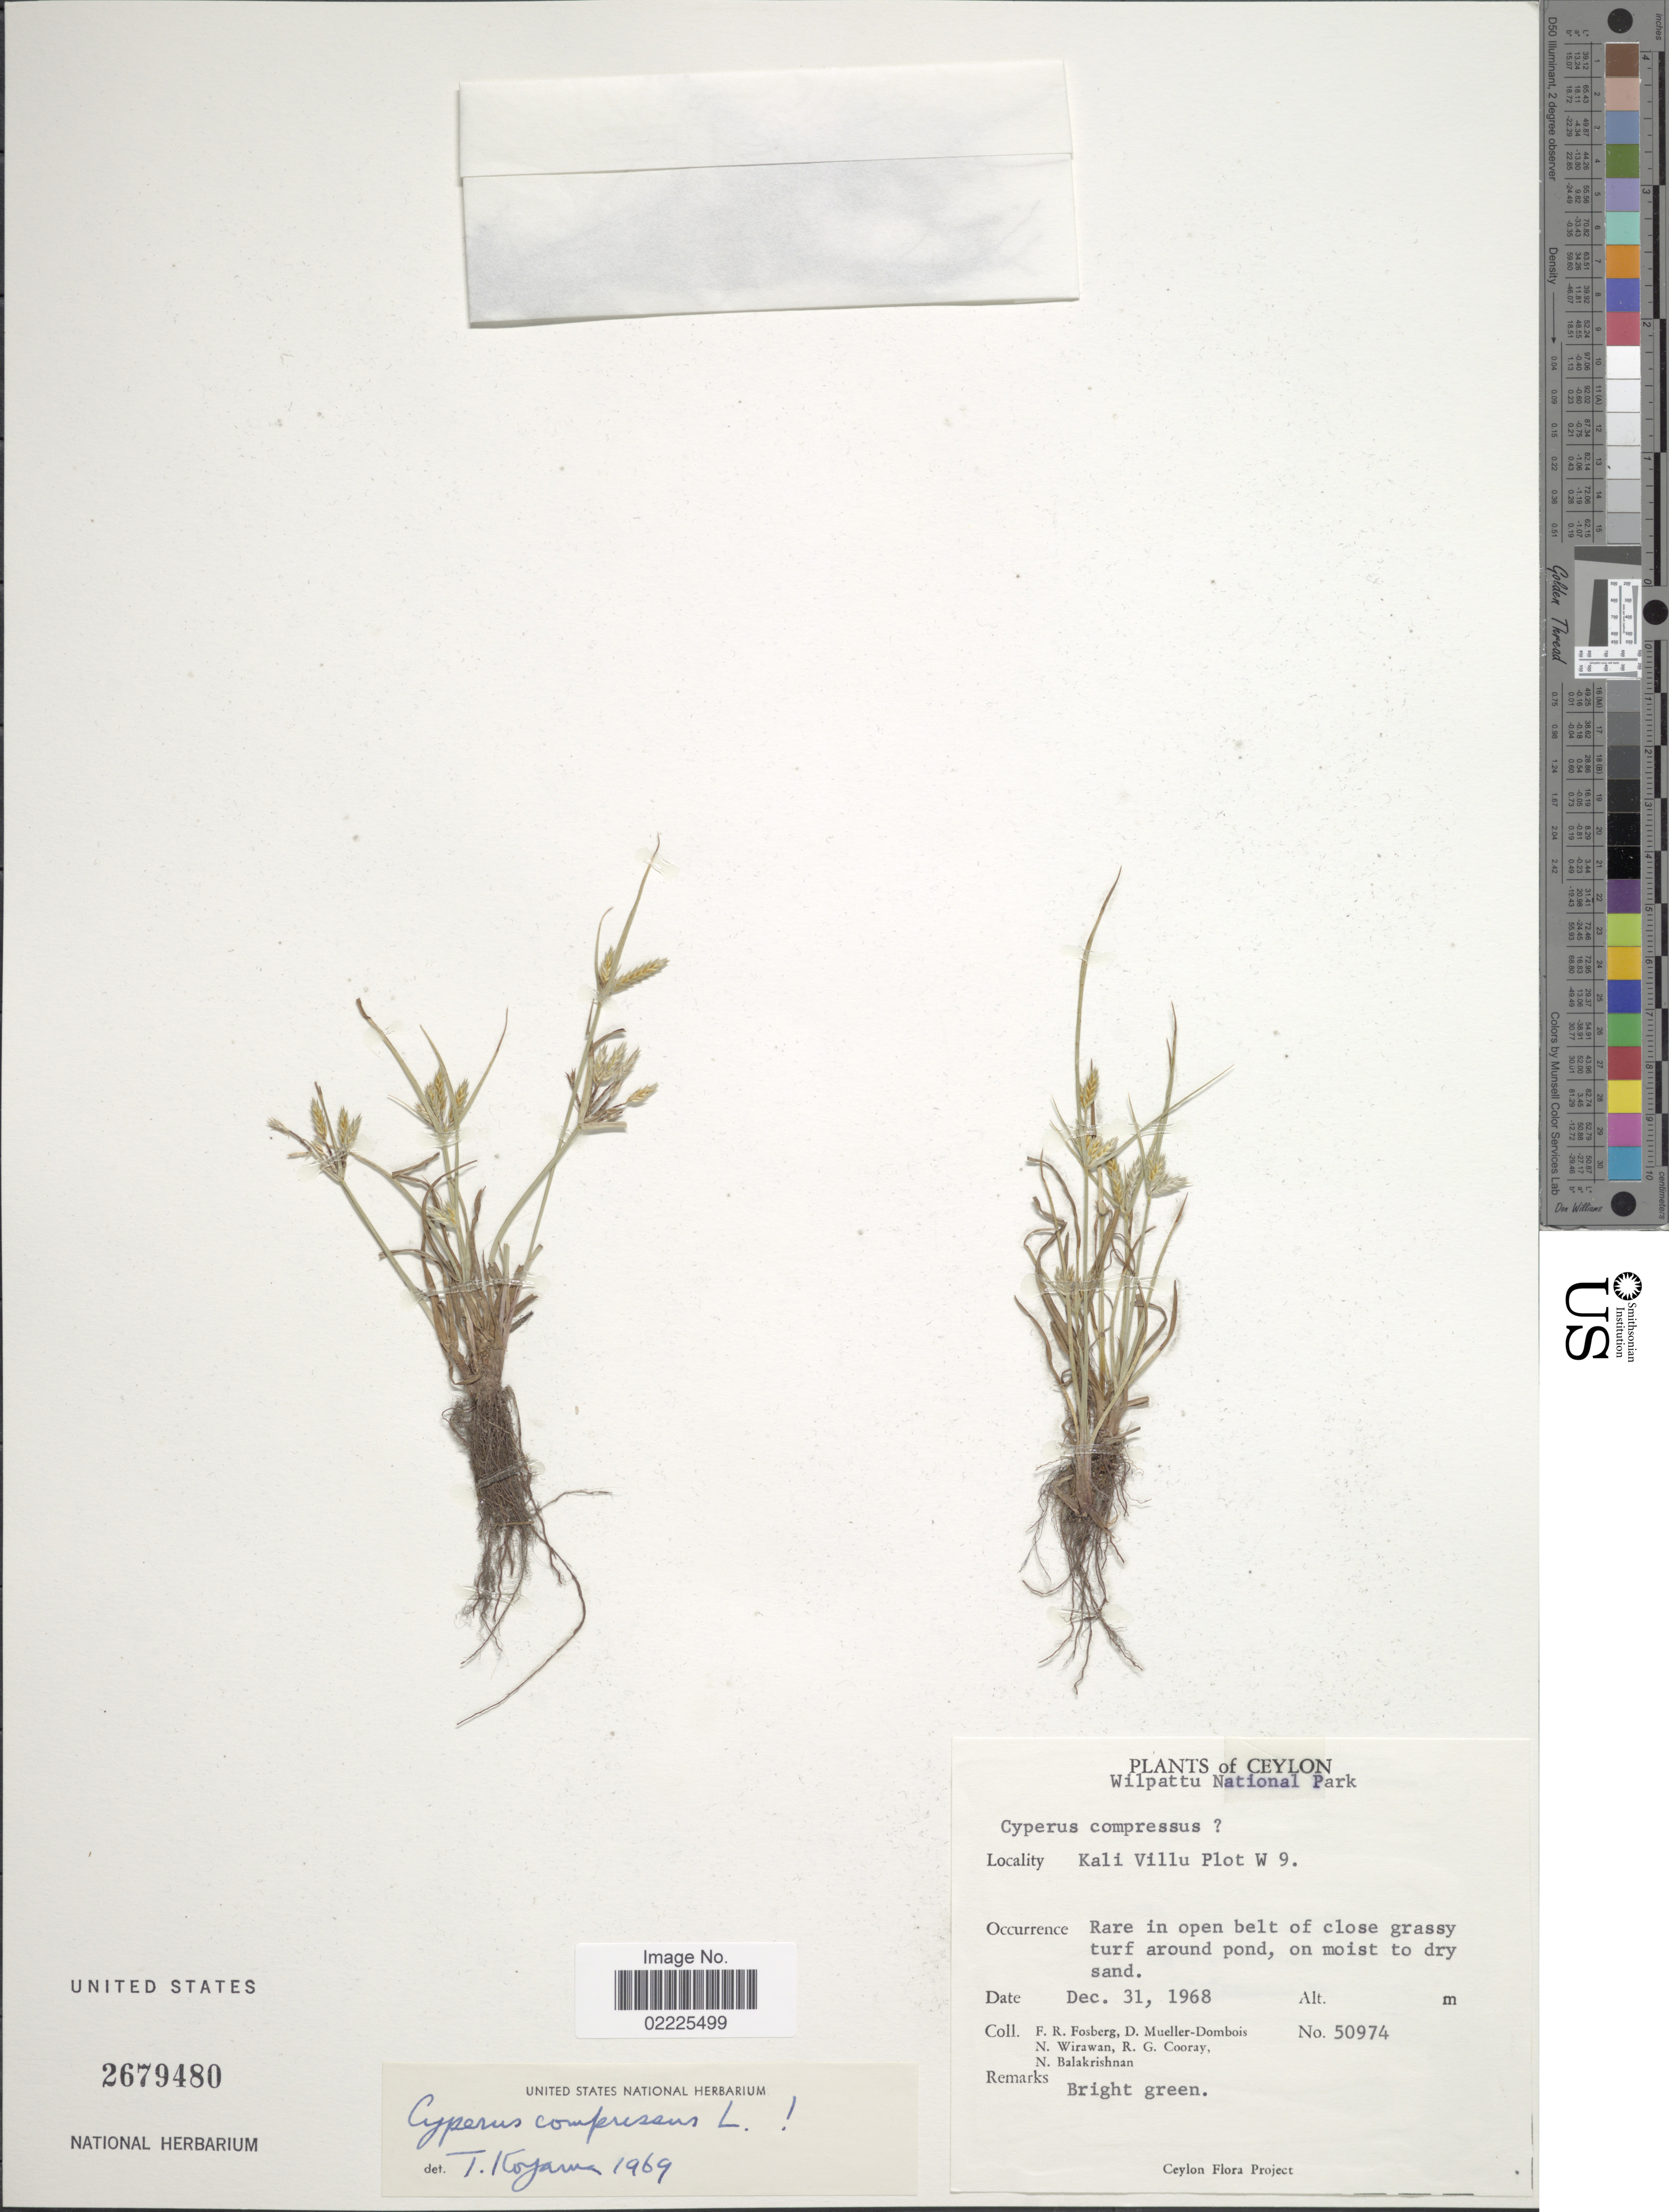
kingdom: Plantae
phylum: Tracheophyta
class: Liliopsida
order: Poales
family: Cyperaceae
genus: Cyperus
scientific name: Cyperus compressus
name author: L.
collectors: F. R. Fosberg, D. Mueller-Dombois, N. Wirawan, R. Cooray & N. Balakrishnan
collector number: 50974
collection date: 1968-12-31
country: Sri Lanka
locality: Ceylon, Wilpattu National Park, Kali Villu Plot W 9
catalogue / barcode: US 2679480